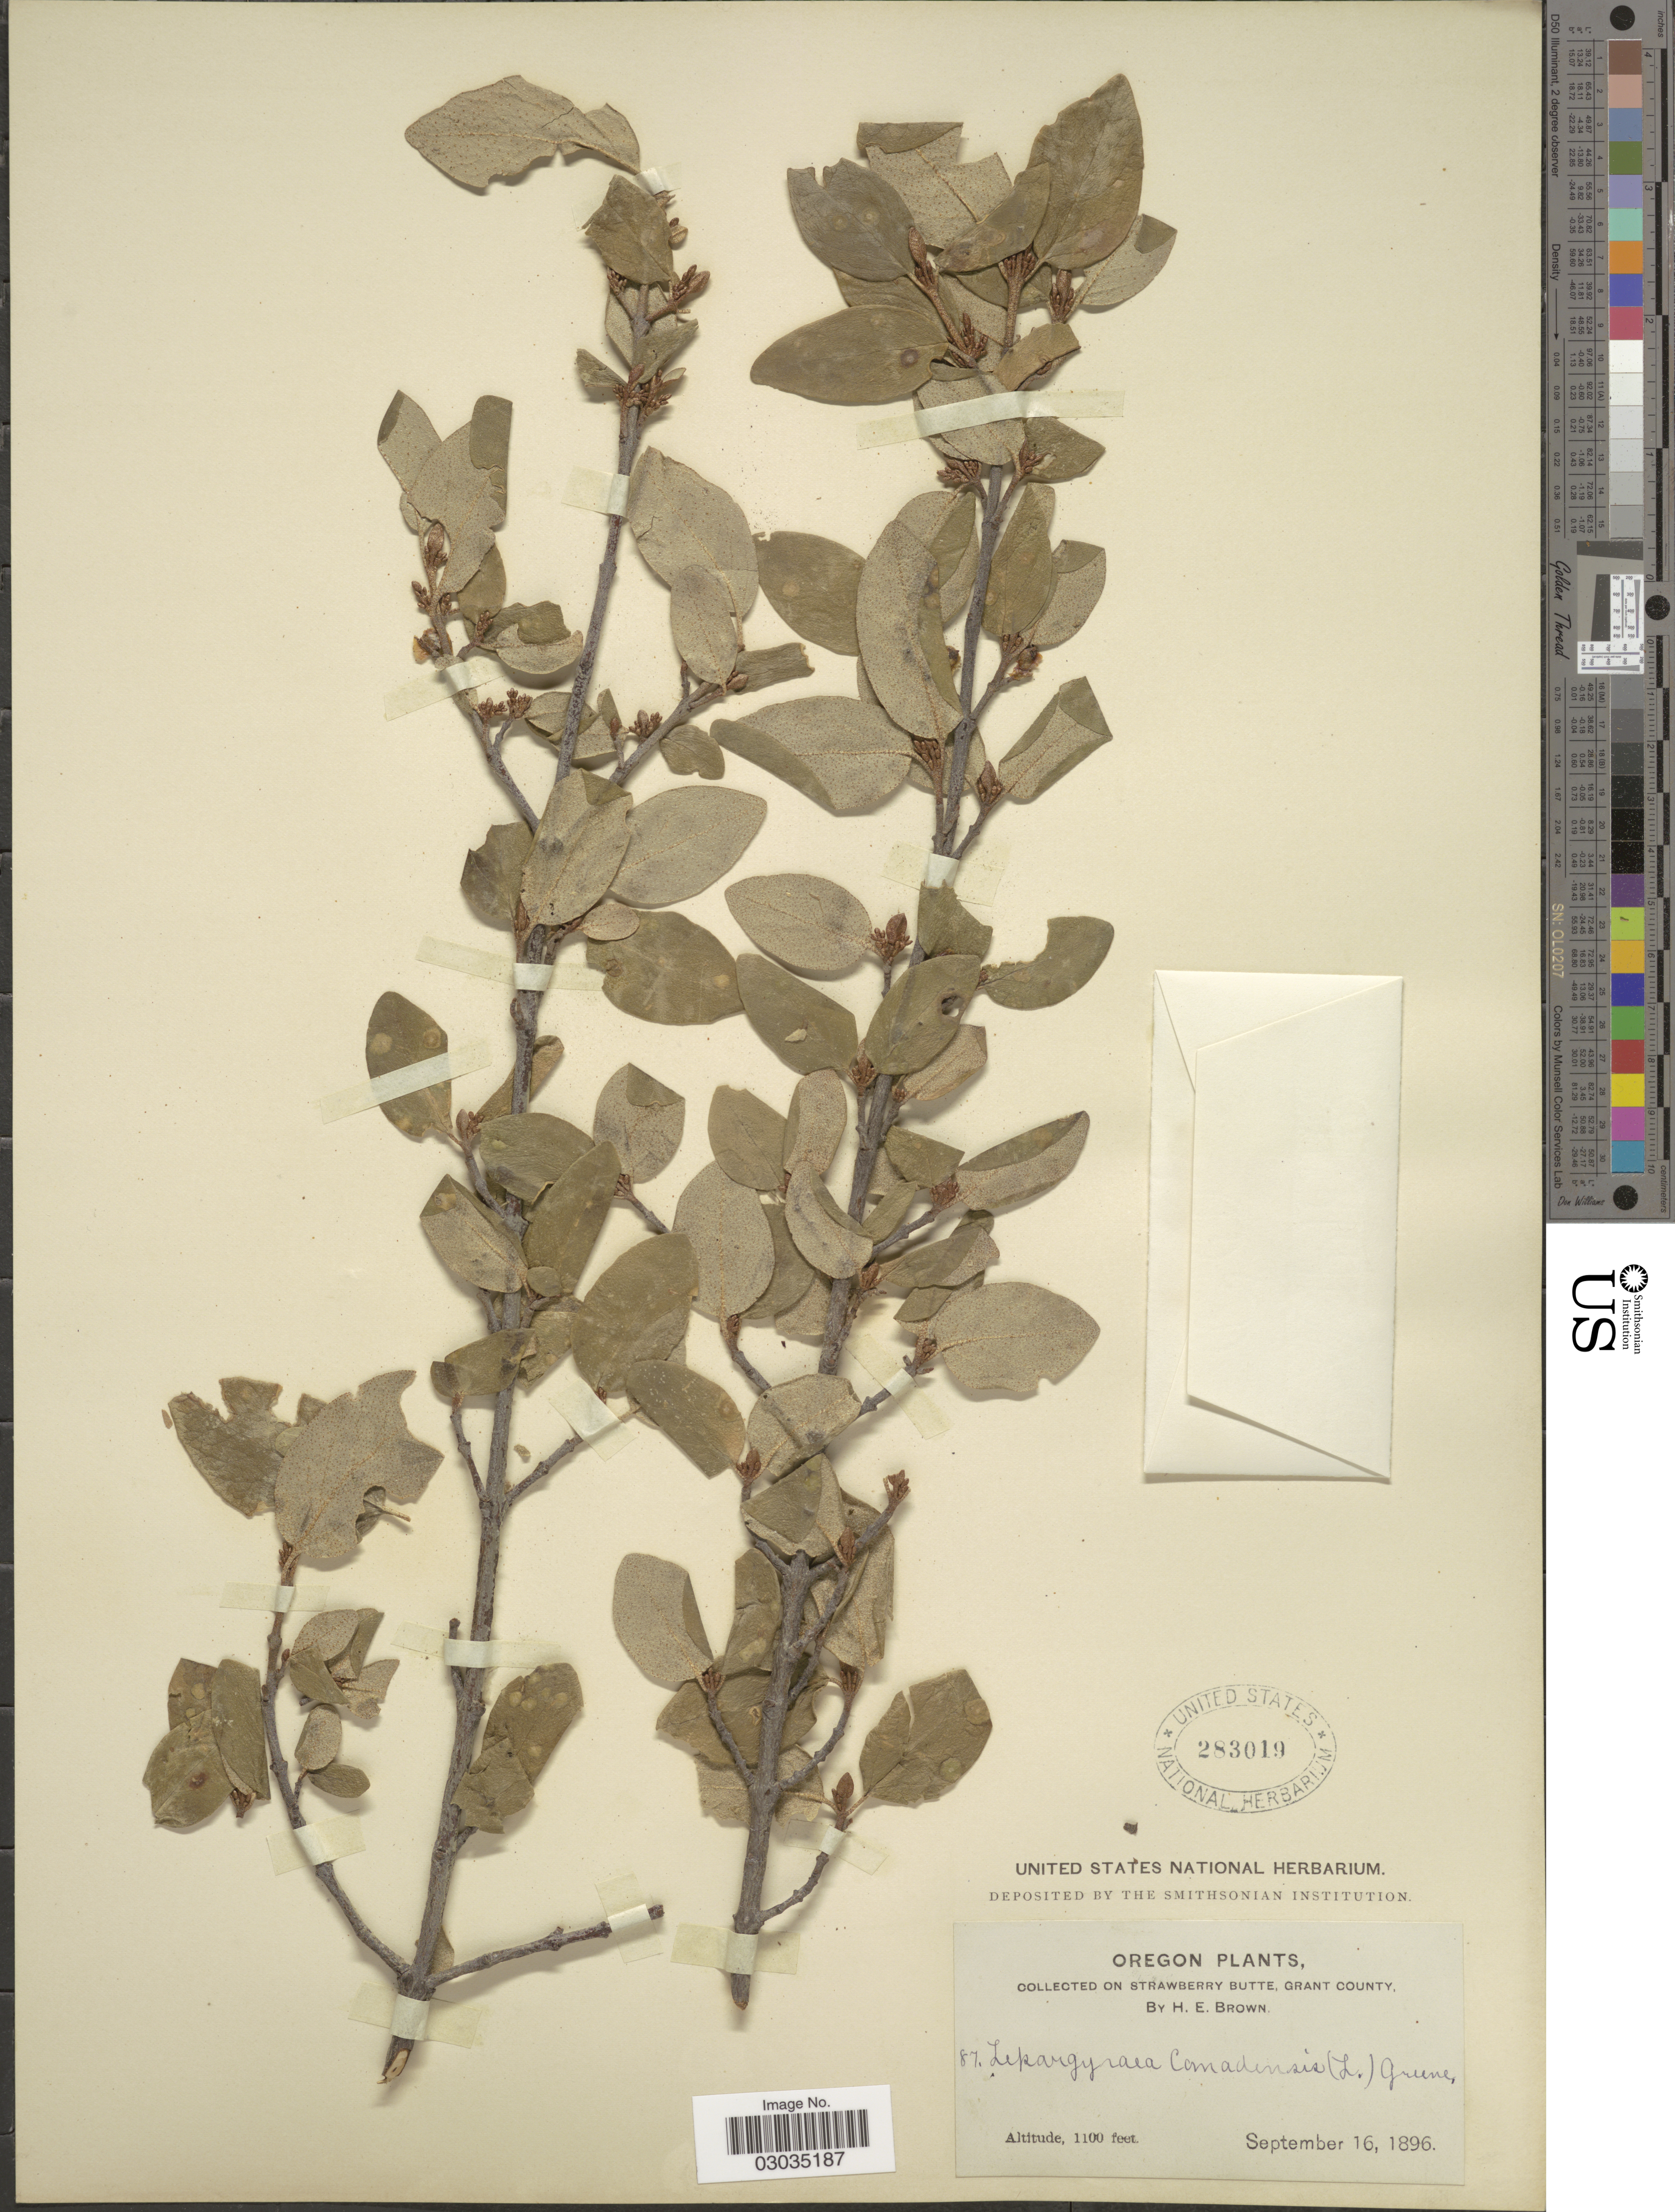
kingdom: Plantae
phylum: Tracheophyta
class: Magnoliopsida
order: Rosales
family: Elaeagnaceae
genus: Shepherdia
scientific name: Shepherdia canadensis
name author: (L.) Nutt.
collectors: H. E. Brown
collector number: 87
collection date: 1896-09-16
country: United States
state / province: Oregon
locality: On Strawberry Butte, Grant County.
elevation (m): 335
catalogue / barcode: US 283019